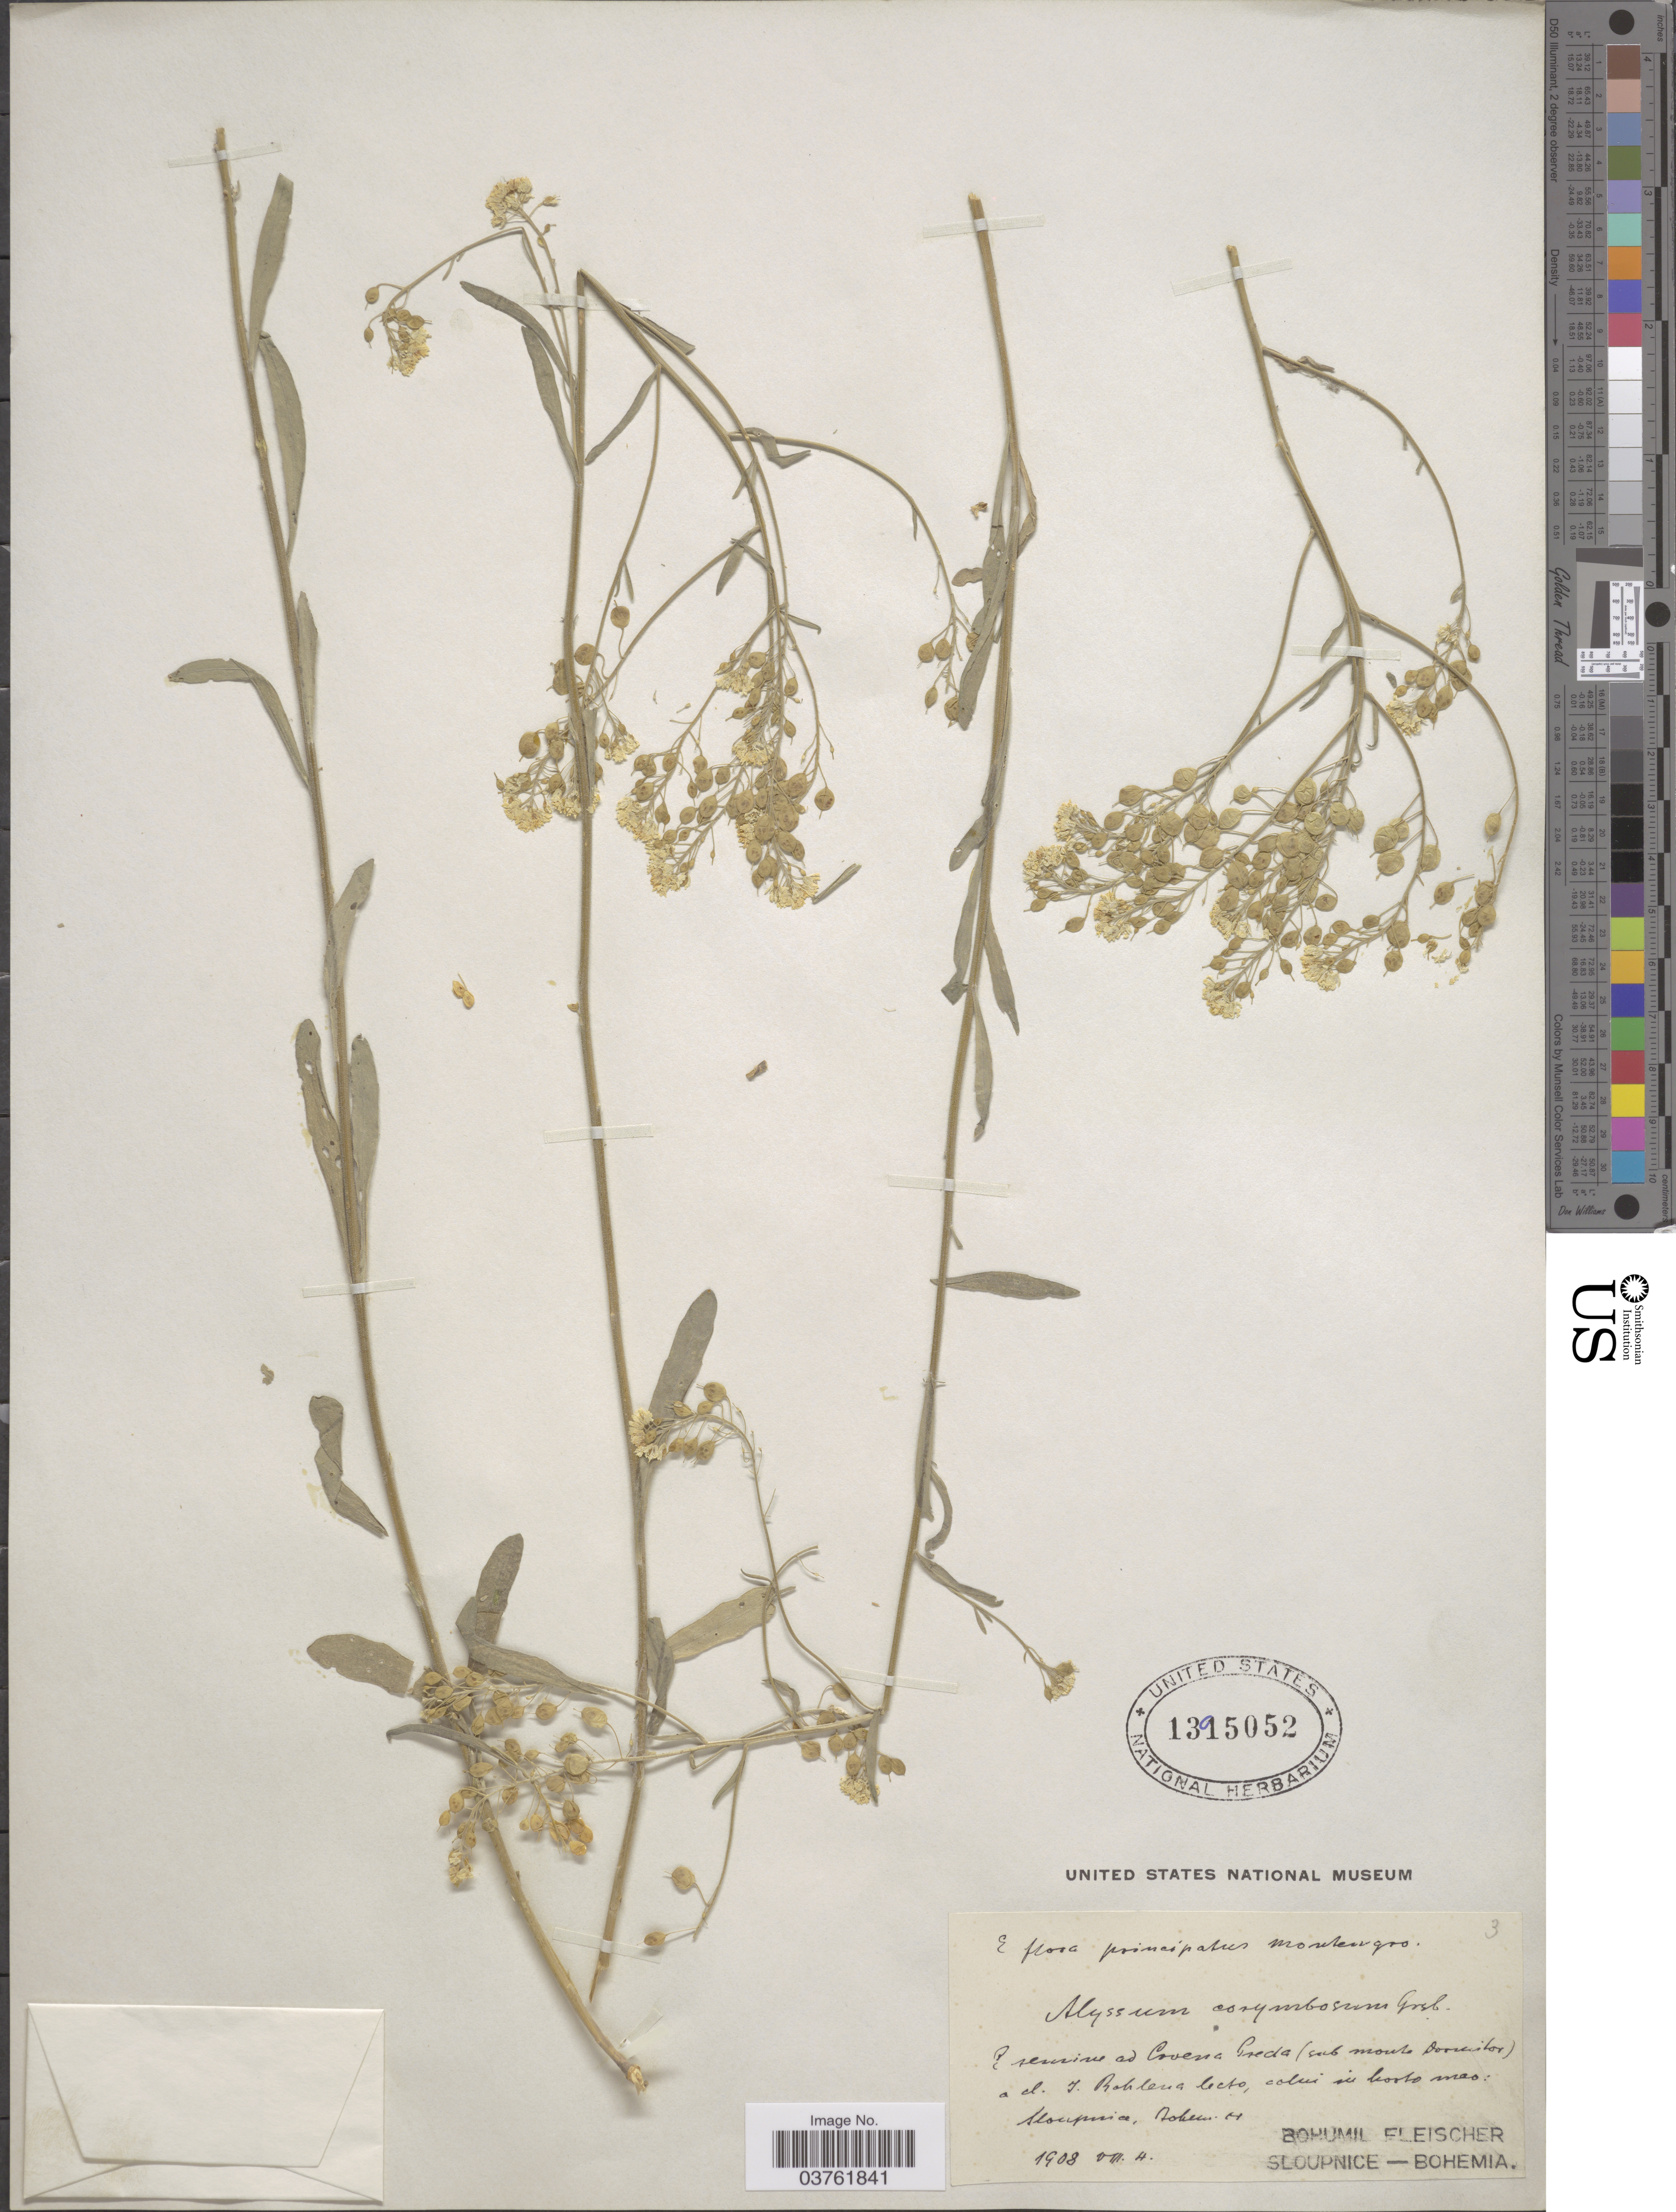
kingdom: Plantae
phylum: Tracheophyta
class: Magnoliopsida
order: Brassicales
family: Brassicaceae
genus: Alyssum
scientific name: Alyssum corymbosum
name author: (Griseb.) Boiss.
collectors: B. Fleischer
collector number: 3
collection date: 1908-08-04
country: Czechia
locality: Principalus Montenegro. E sevrine ad Crvena Greda (sub monte Durmitor) a cl. I. Bohlena lecto, colni in kosto mao: Sloupnice, Bohemia. [interpreted]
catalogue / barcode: US 13915052